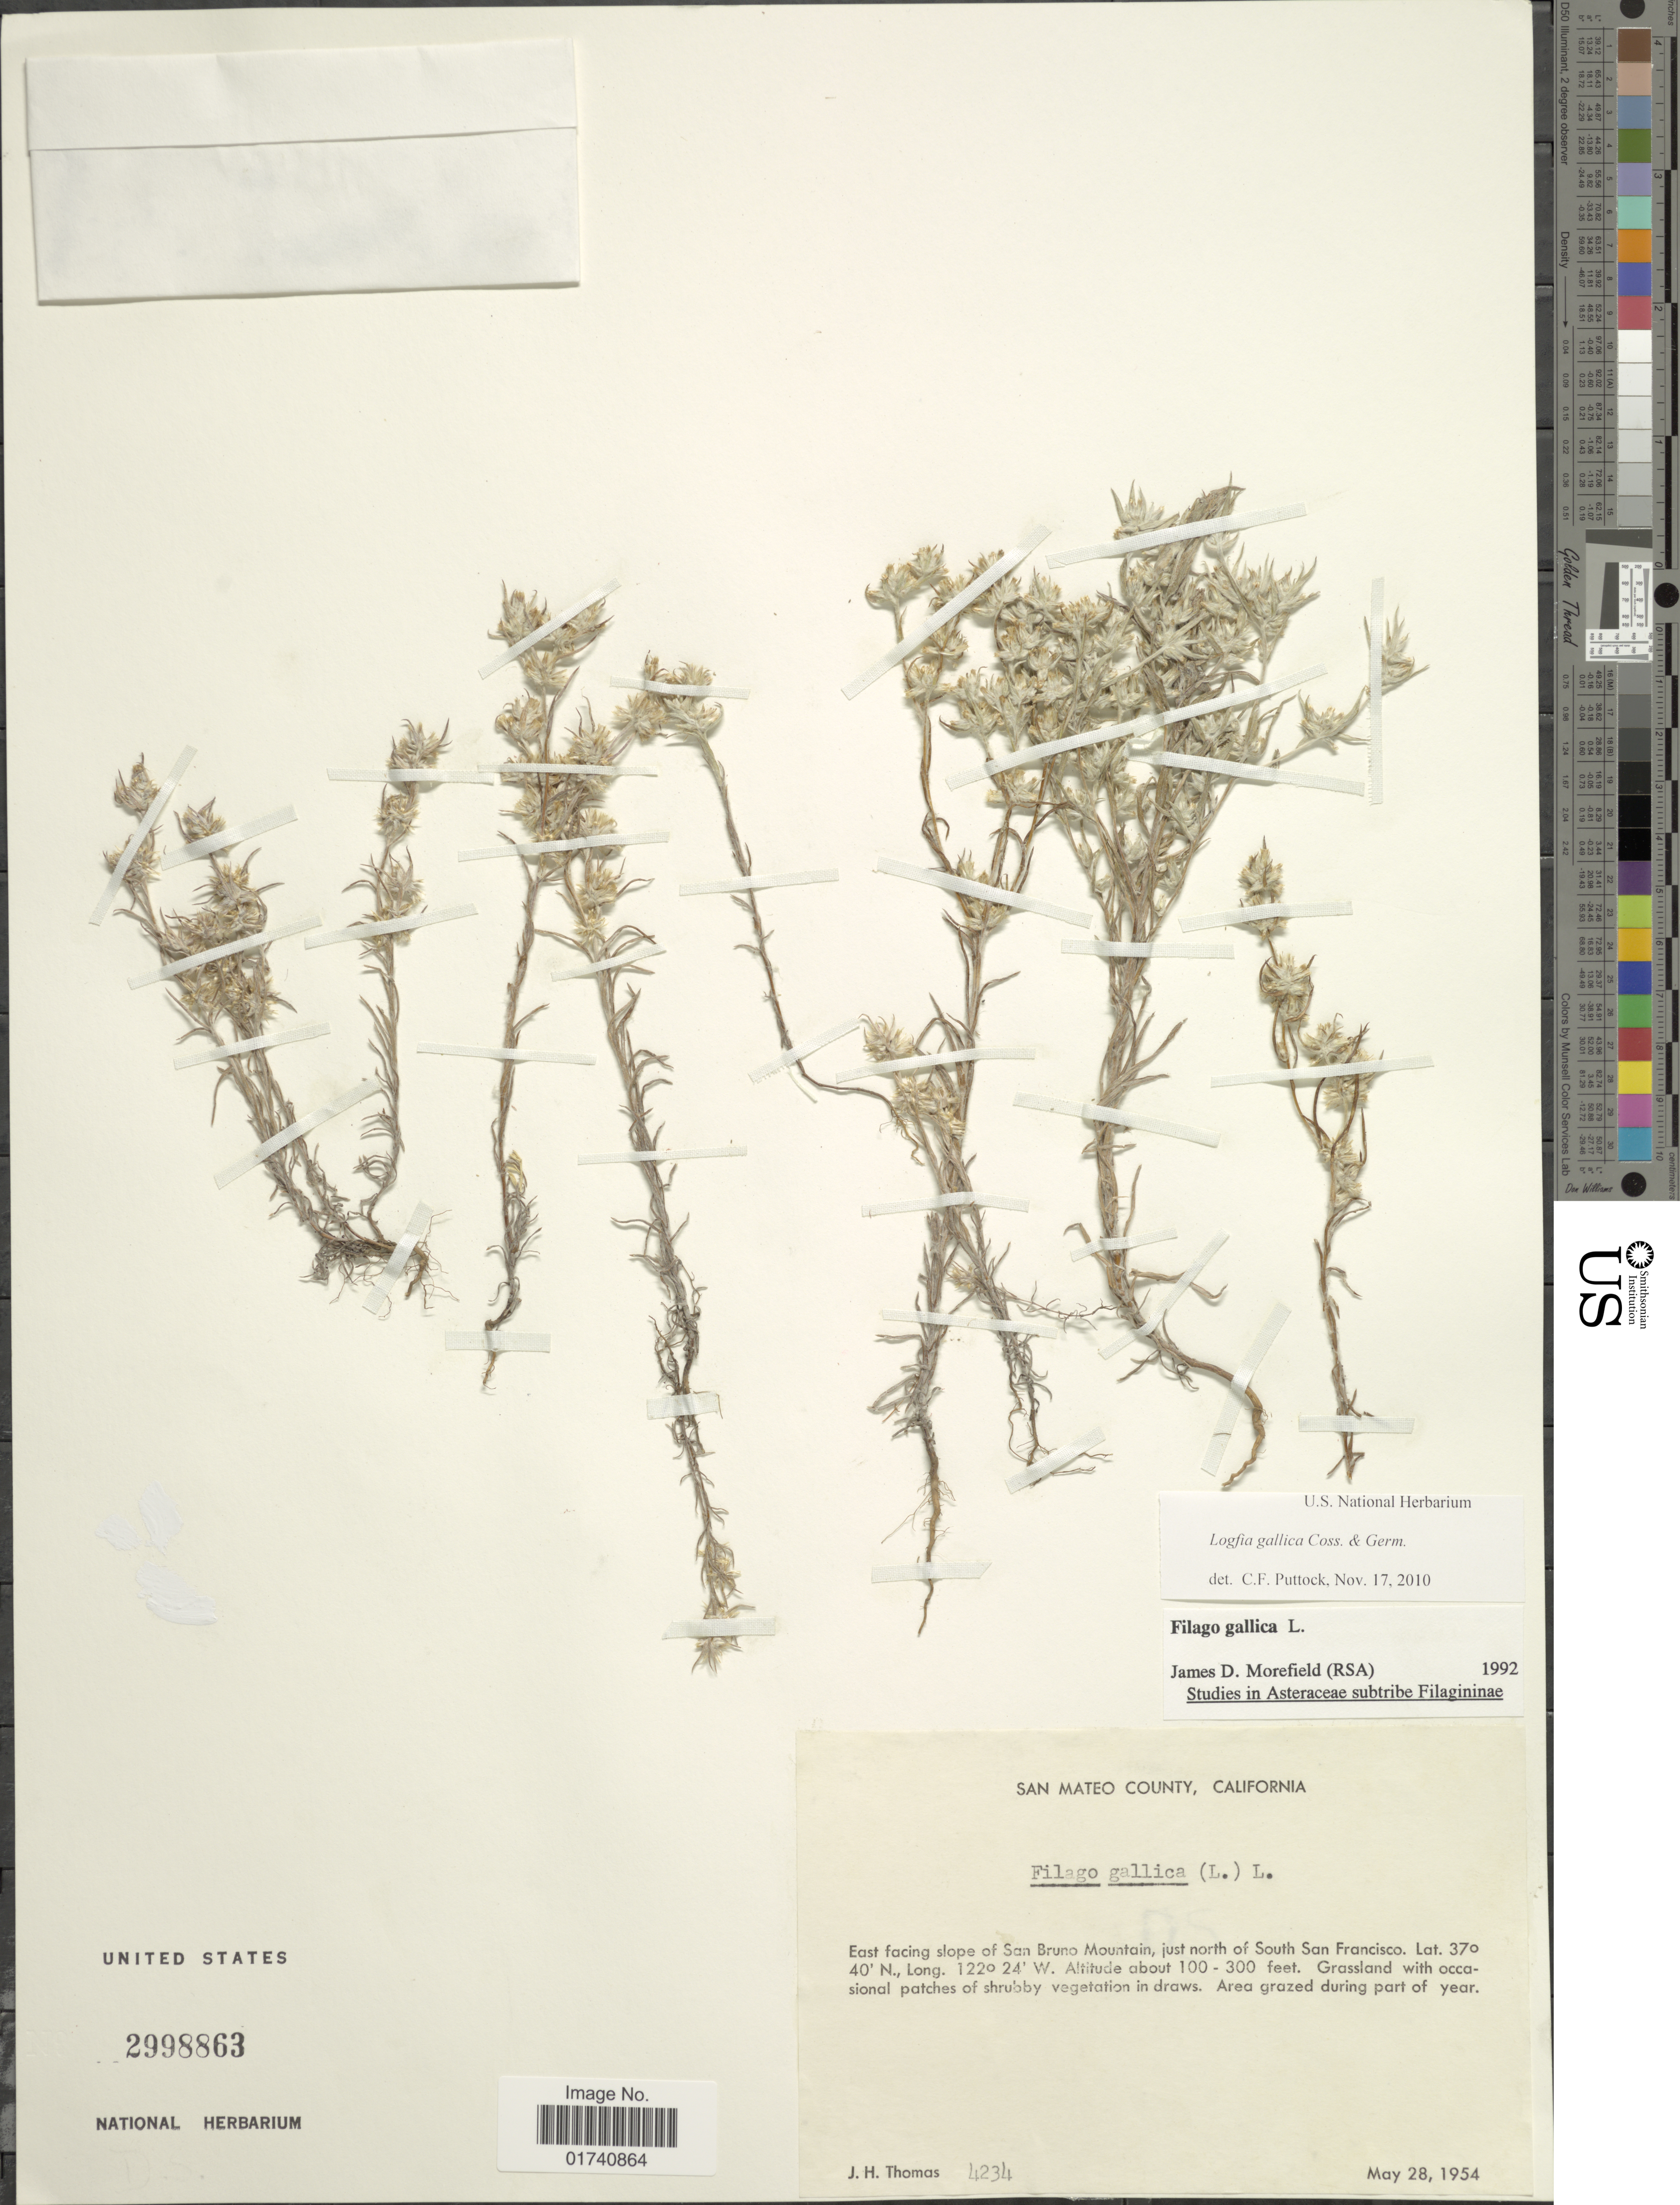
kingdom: Plantae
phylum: Tracheophyta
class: Magnoliopsida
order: Asterales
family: Asteraceae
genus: Logfia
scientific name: Logfia gallica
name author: (L.) Coss. & Germ.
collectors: J. H. Thomas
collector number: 4234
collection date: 1954-05-28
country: United States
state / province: California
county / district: San Mateo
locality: San Mateo County. East facing slope of San Bruno Mountain, just north of South San Francisco.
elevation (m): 30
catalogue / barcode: US 2998863